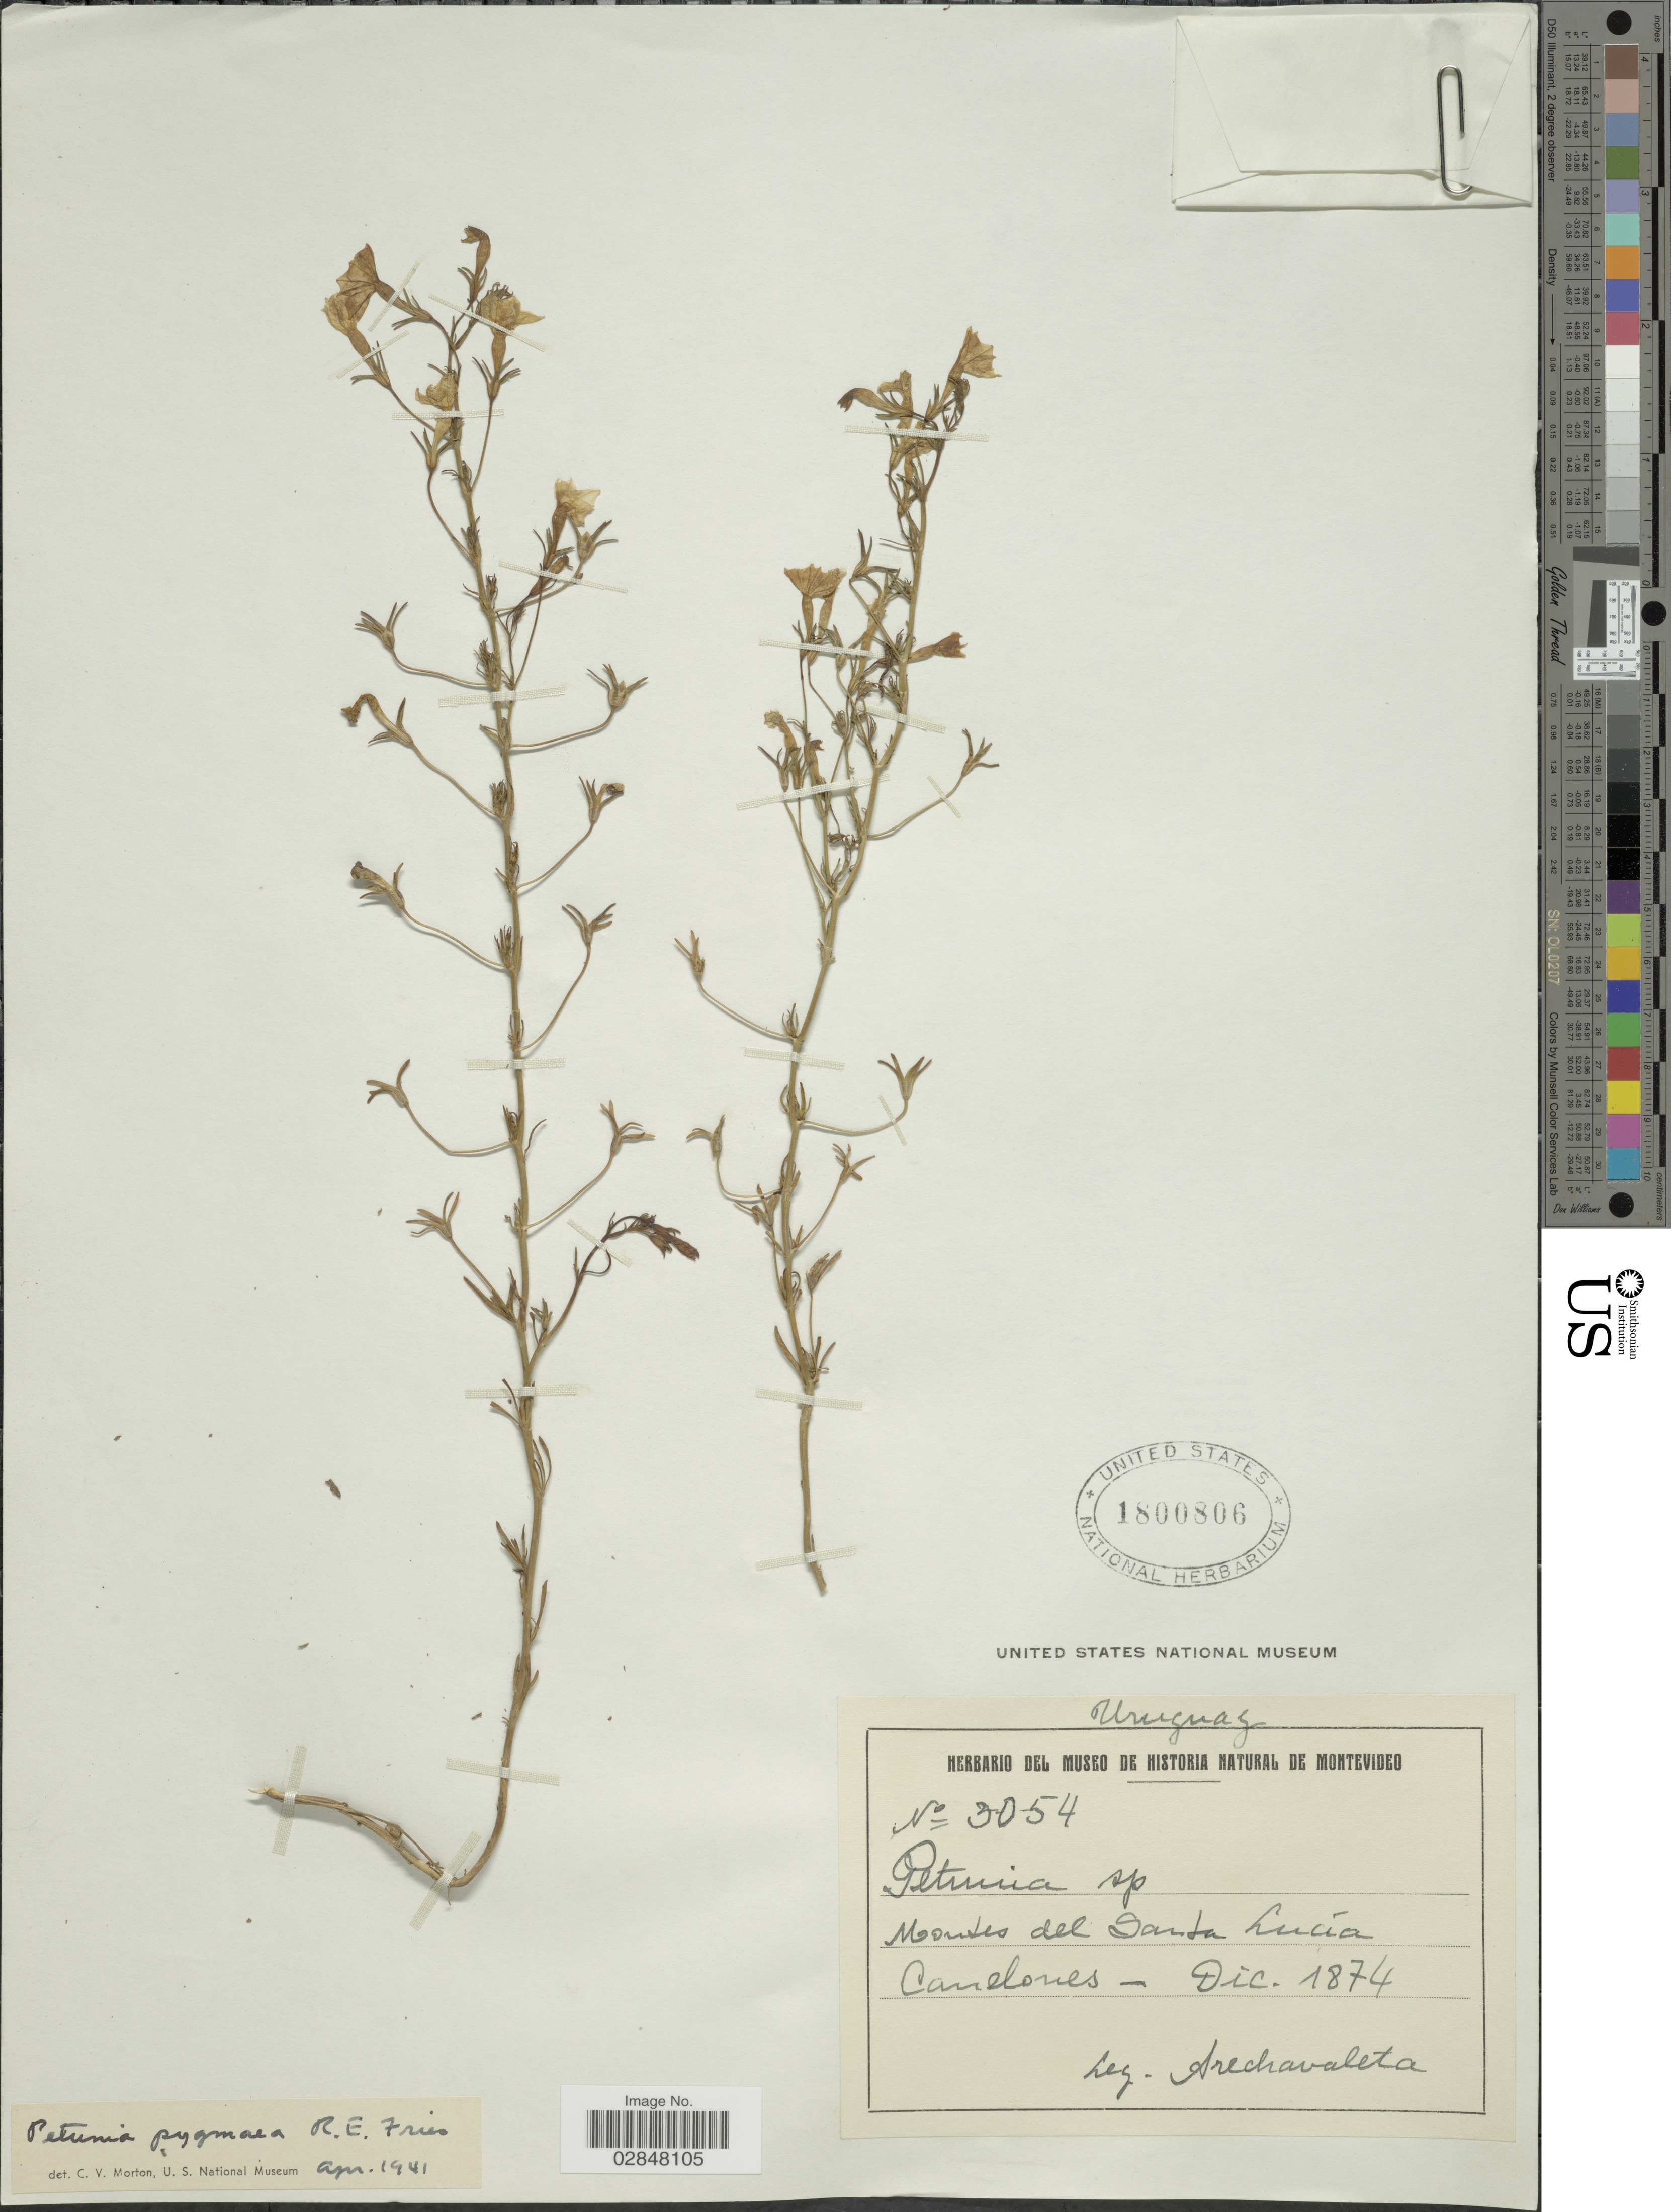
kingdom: Plantae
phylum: Tracheophyta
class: Magnoliopsida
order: Solanales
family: Solanaceae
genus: Petunia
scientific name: Petunia pygmaea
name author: R.E. Fr.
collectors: Arechavaleta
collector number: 3054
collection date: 1874-12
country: Uruguay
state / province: Canelones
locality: Montes del Santa Lucía, Canelones.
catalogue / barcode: US 1800806